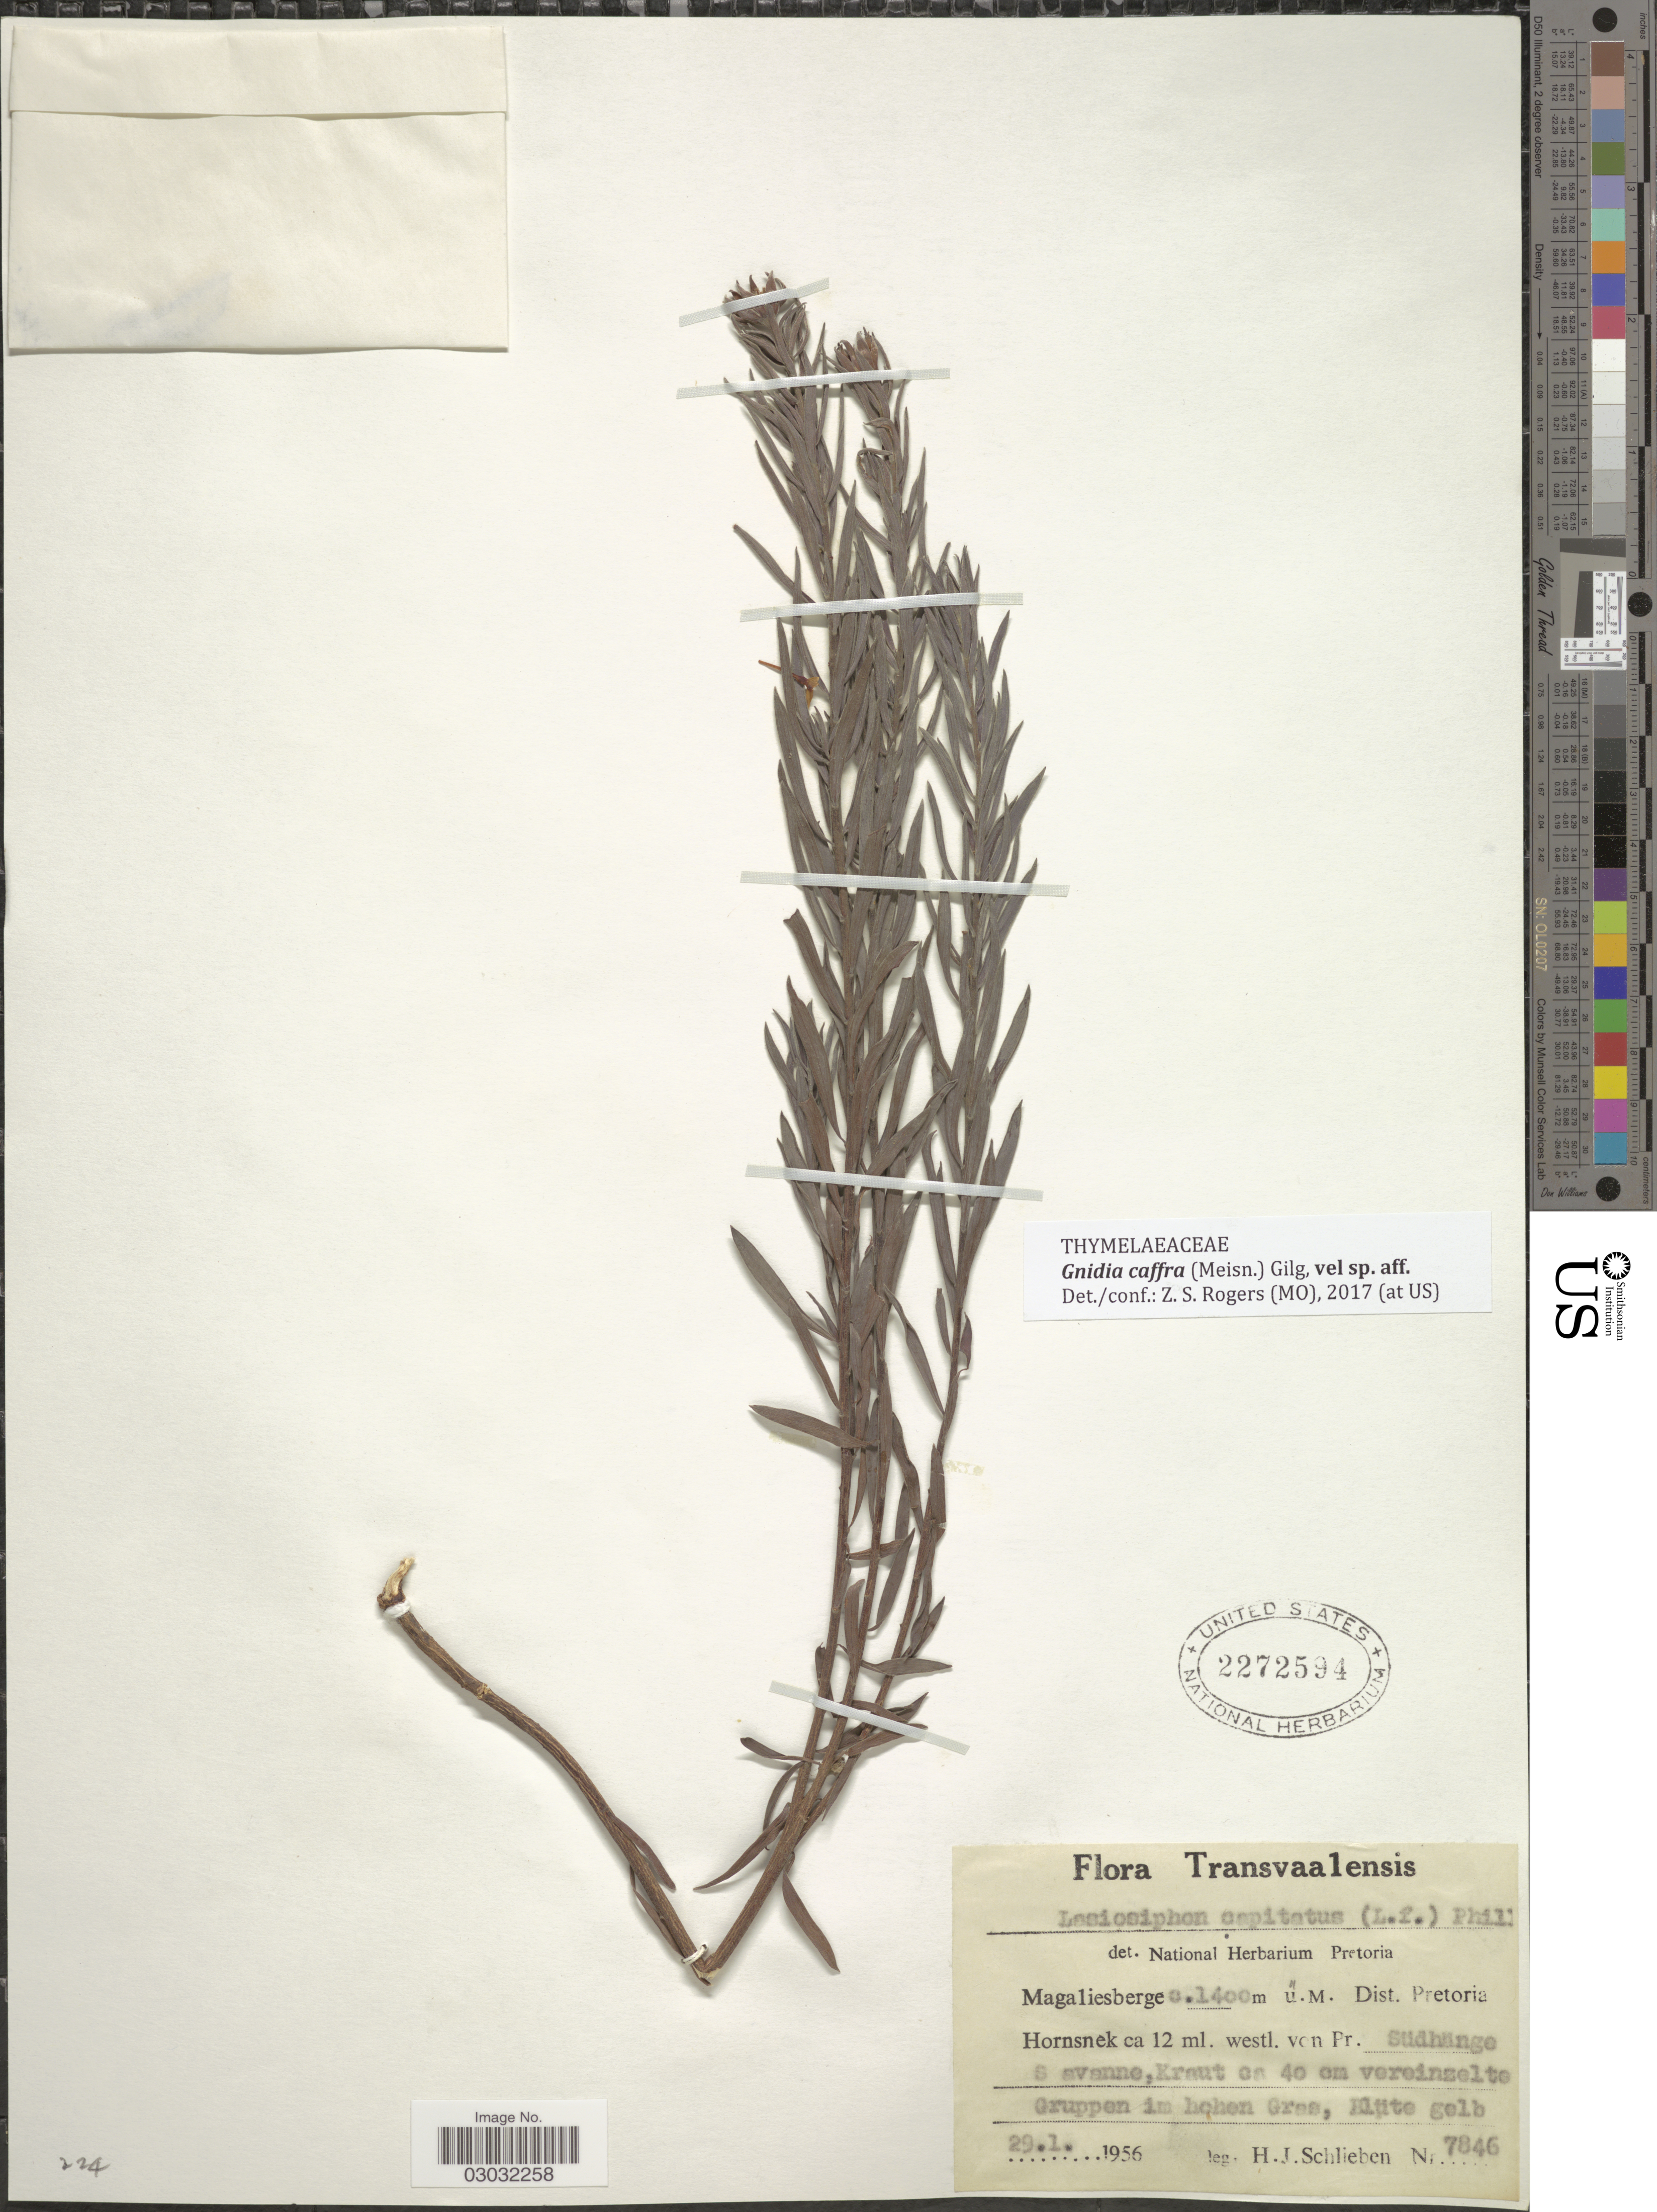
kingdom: Plantae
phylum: Tracheophyta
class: Magnoliopsida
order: Malvales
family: Thymelaeaceae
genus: Lasiosiphon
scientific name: Lasiosiphon caffer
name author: Meisn.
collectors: H. J. Schlieben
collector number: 7846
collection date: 1956-01-29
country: South Africa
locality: Transvaalensis. Magaliesberge. Dist. Pretoria. Hornsnek ca 12 ml. westl. von Pr. Südhange Savanne.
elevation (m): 1400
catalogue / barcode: US 2272594